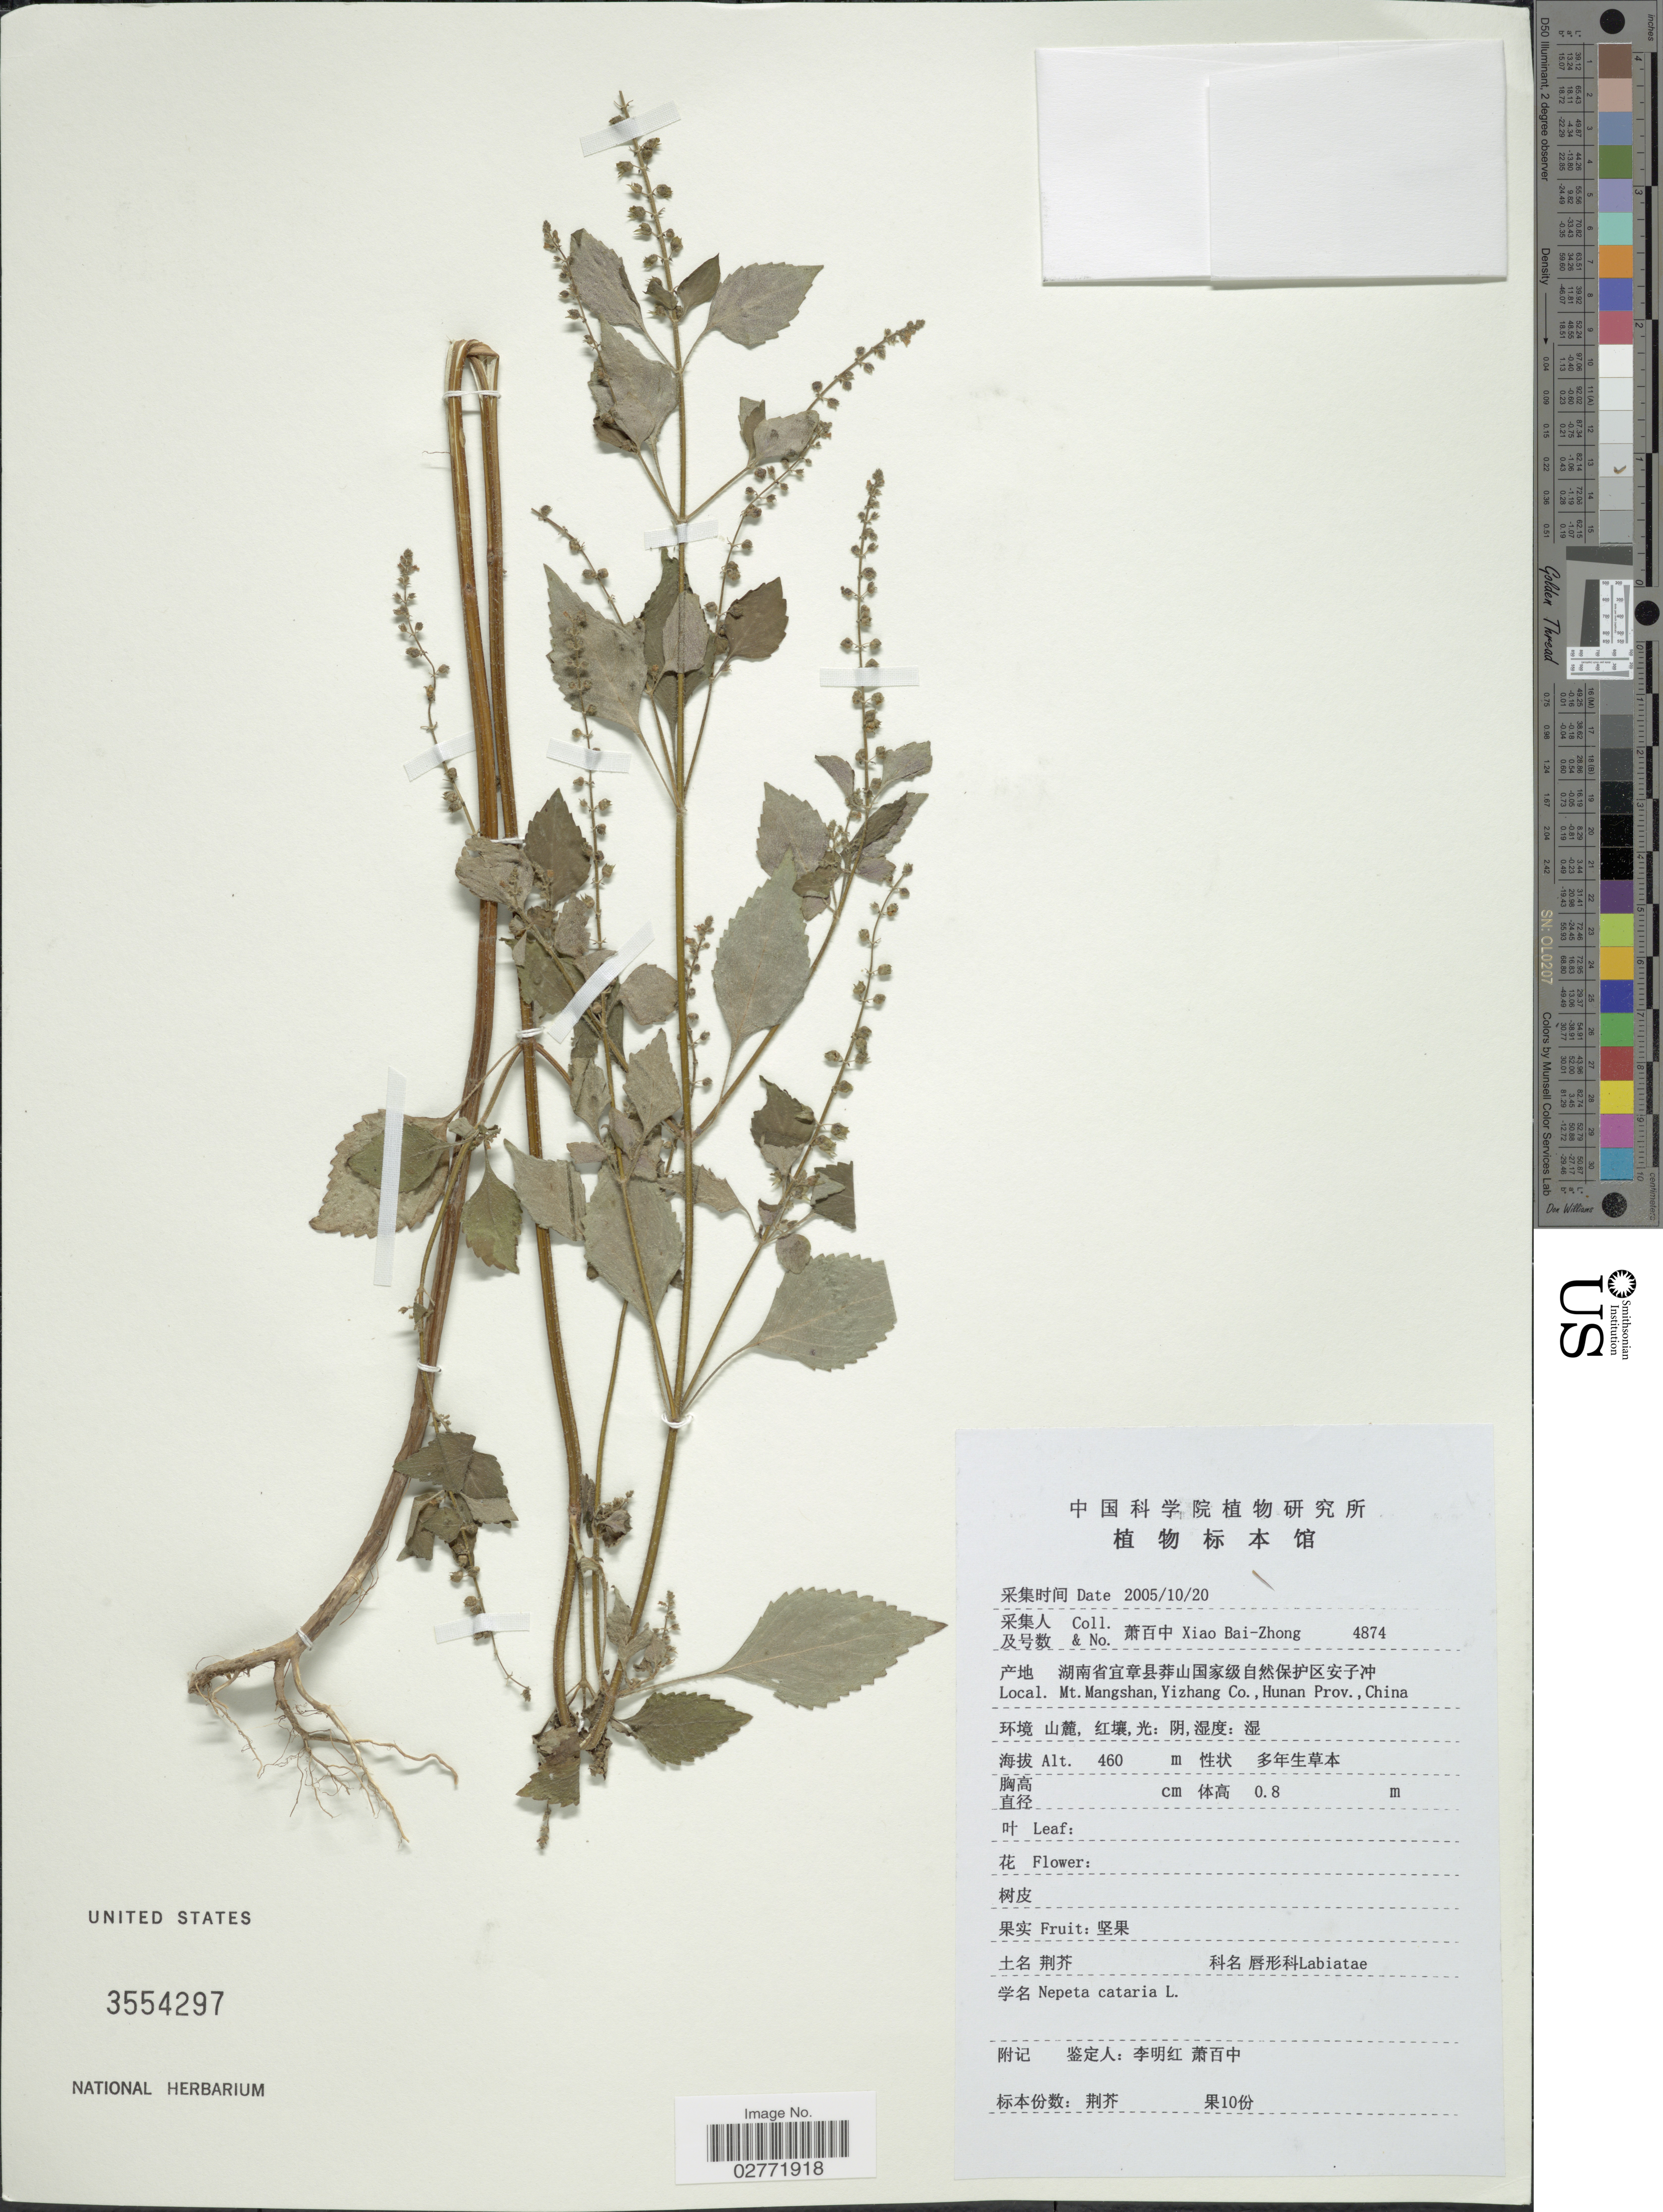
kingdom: Plantae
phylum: Tracheophyta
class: Magnoliopsida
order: Lamiales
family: Lamiaceae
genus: Nepeta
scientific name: Nepeta cataria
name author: L.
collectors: B. Z. Xiao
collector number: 4874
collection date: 2005-10-20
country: China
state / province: Hunan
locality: Mt Mangshan, Yizhang Co.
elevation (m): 460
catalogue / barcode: US 3554297